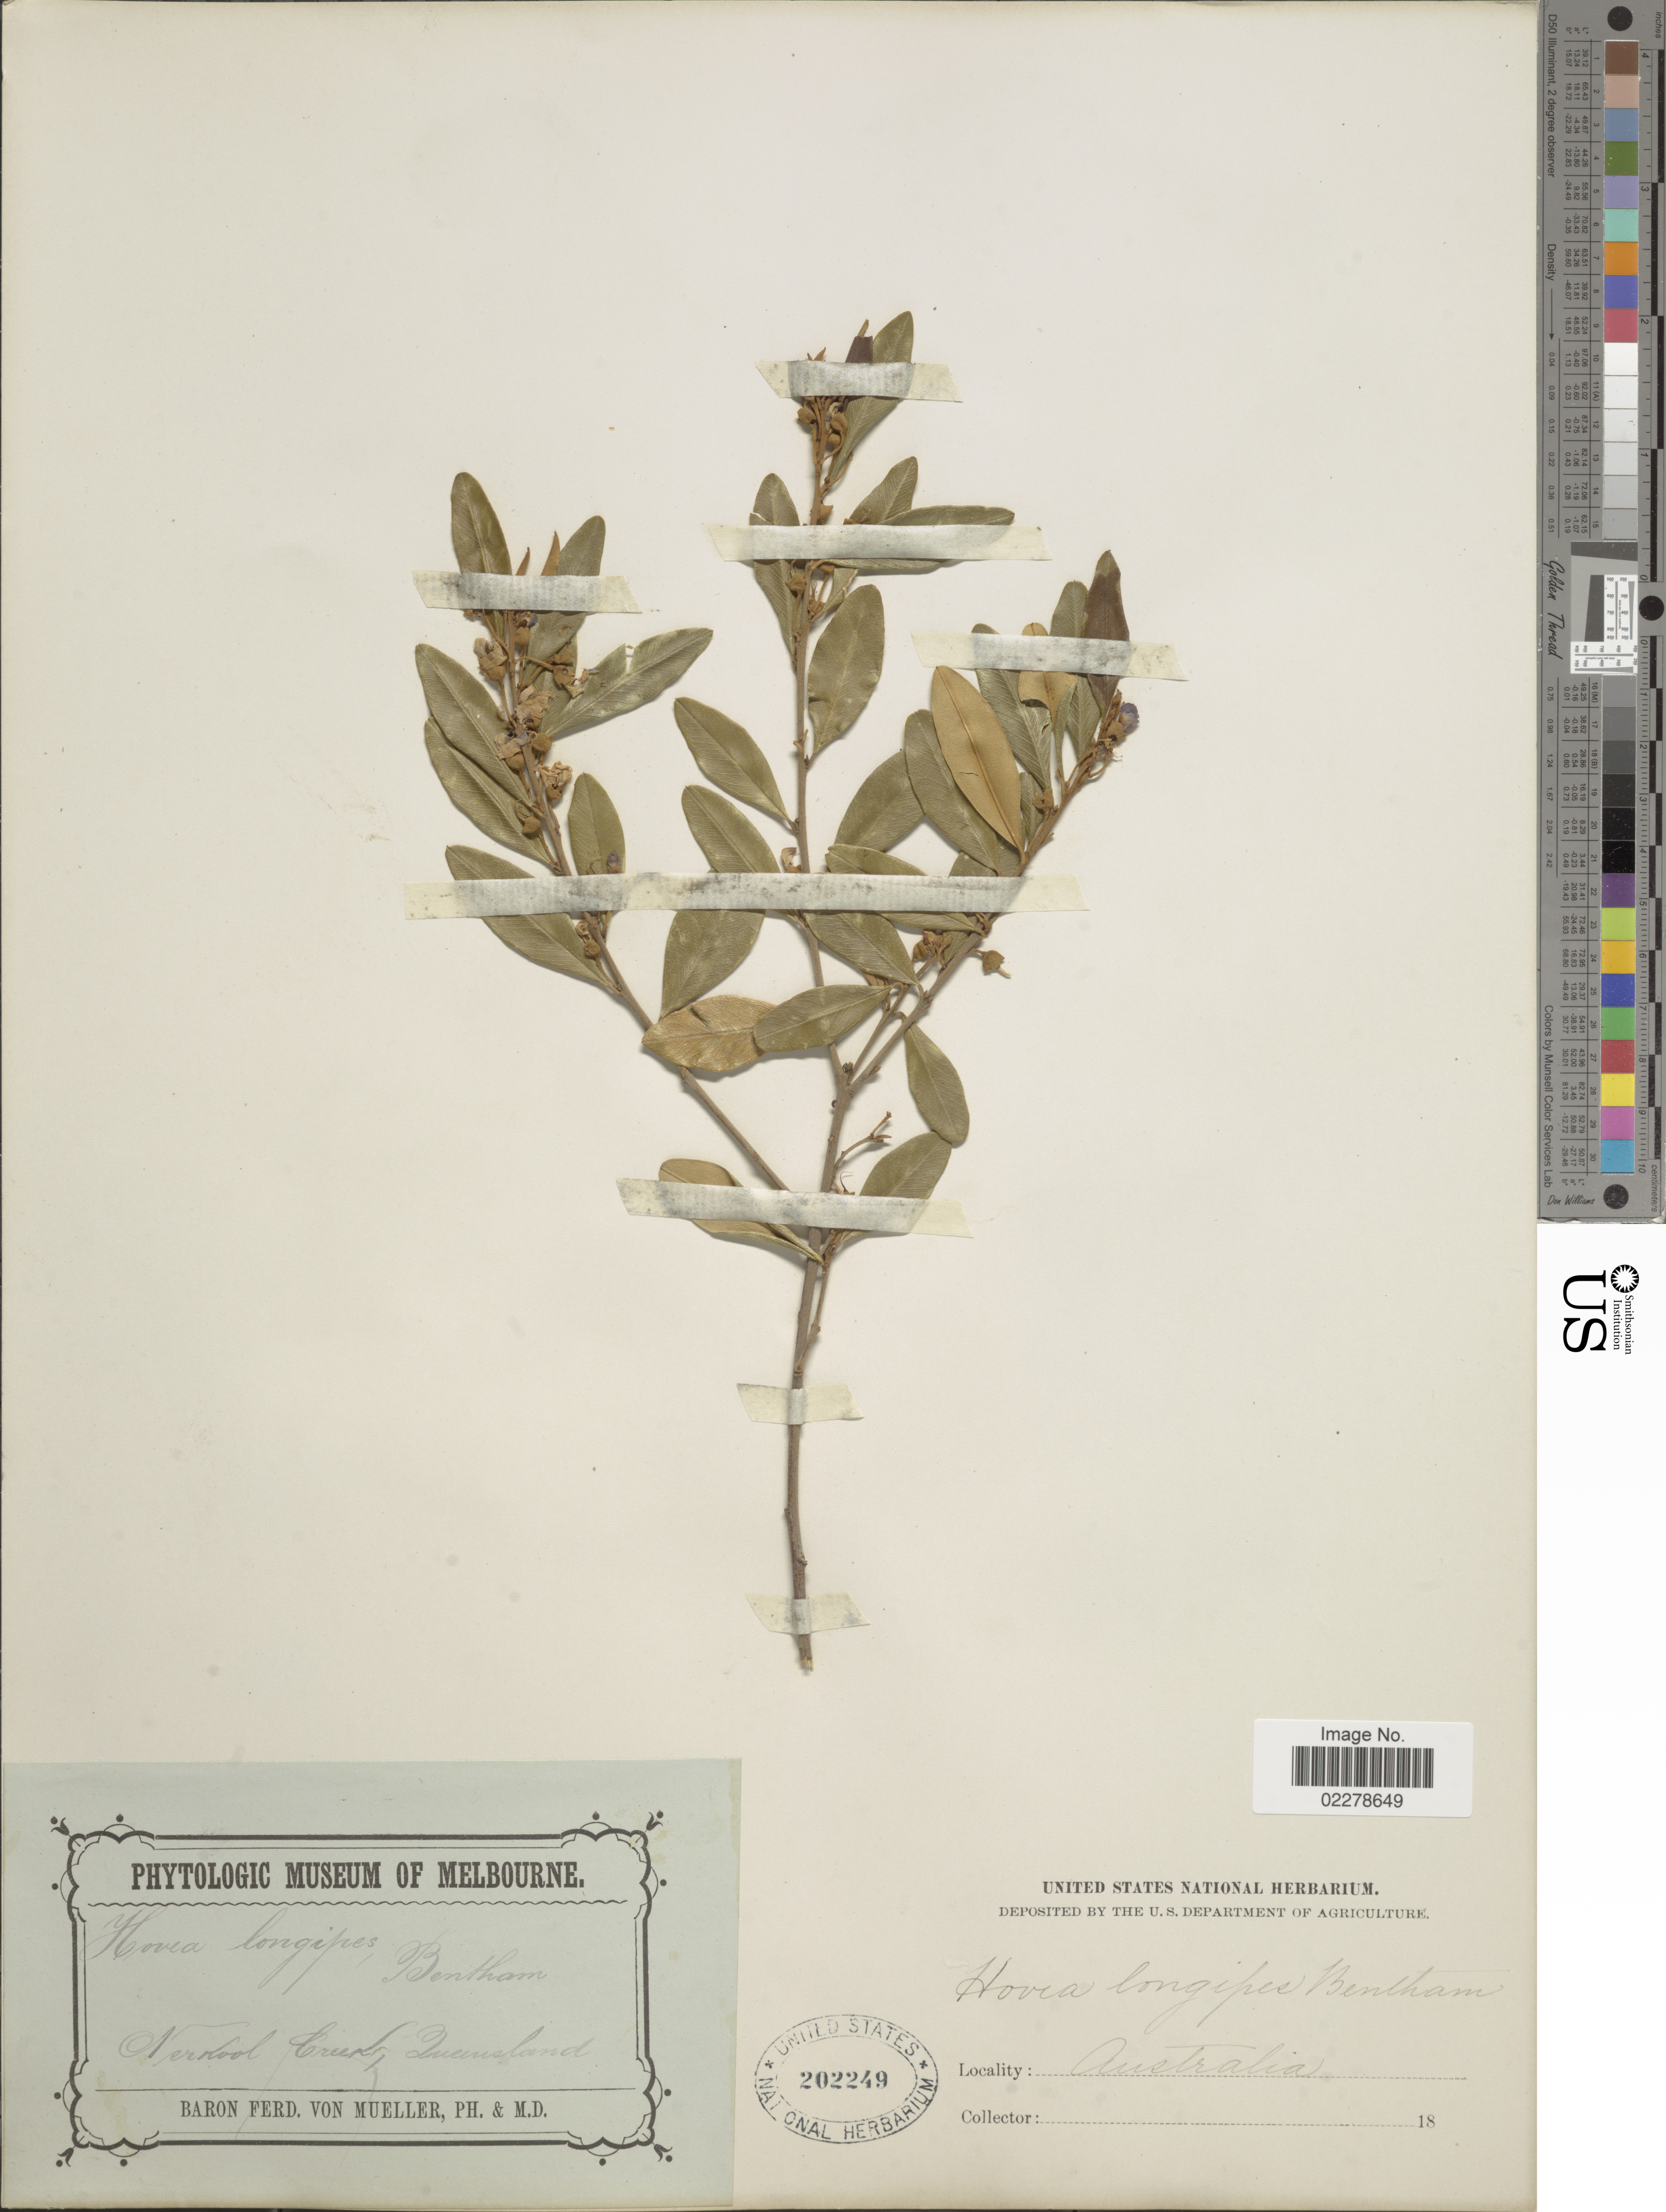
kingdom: Plantae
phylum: Tracheophyta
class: Magnoliopsida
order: Fabales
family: Fabaceae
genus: Hovea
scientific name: Hovea longipes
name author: Benth.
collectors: F. von Mueller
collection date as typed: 18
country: Australia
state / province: Queensland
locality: Nerkool Creek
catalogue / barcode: US 202249